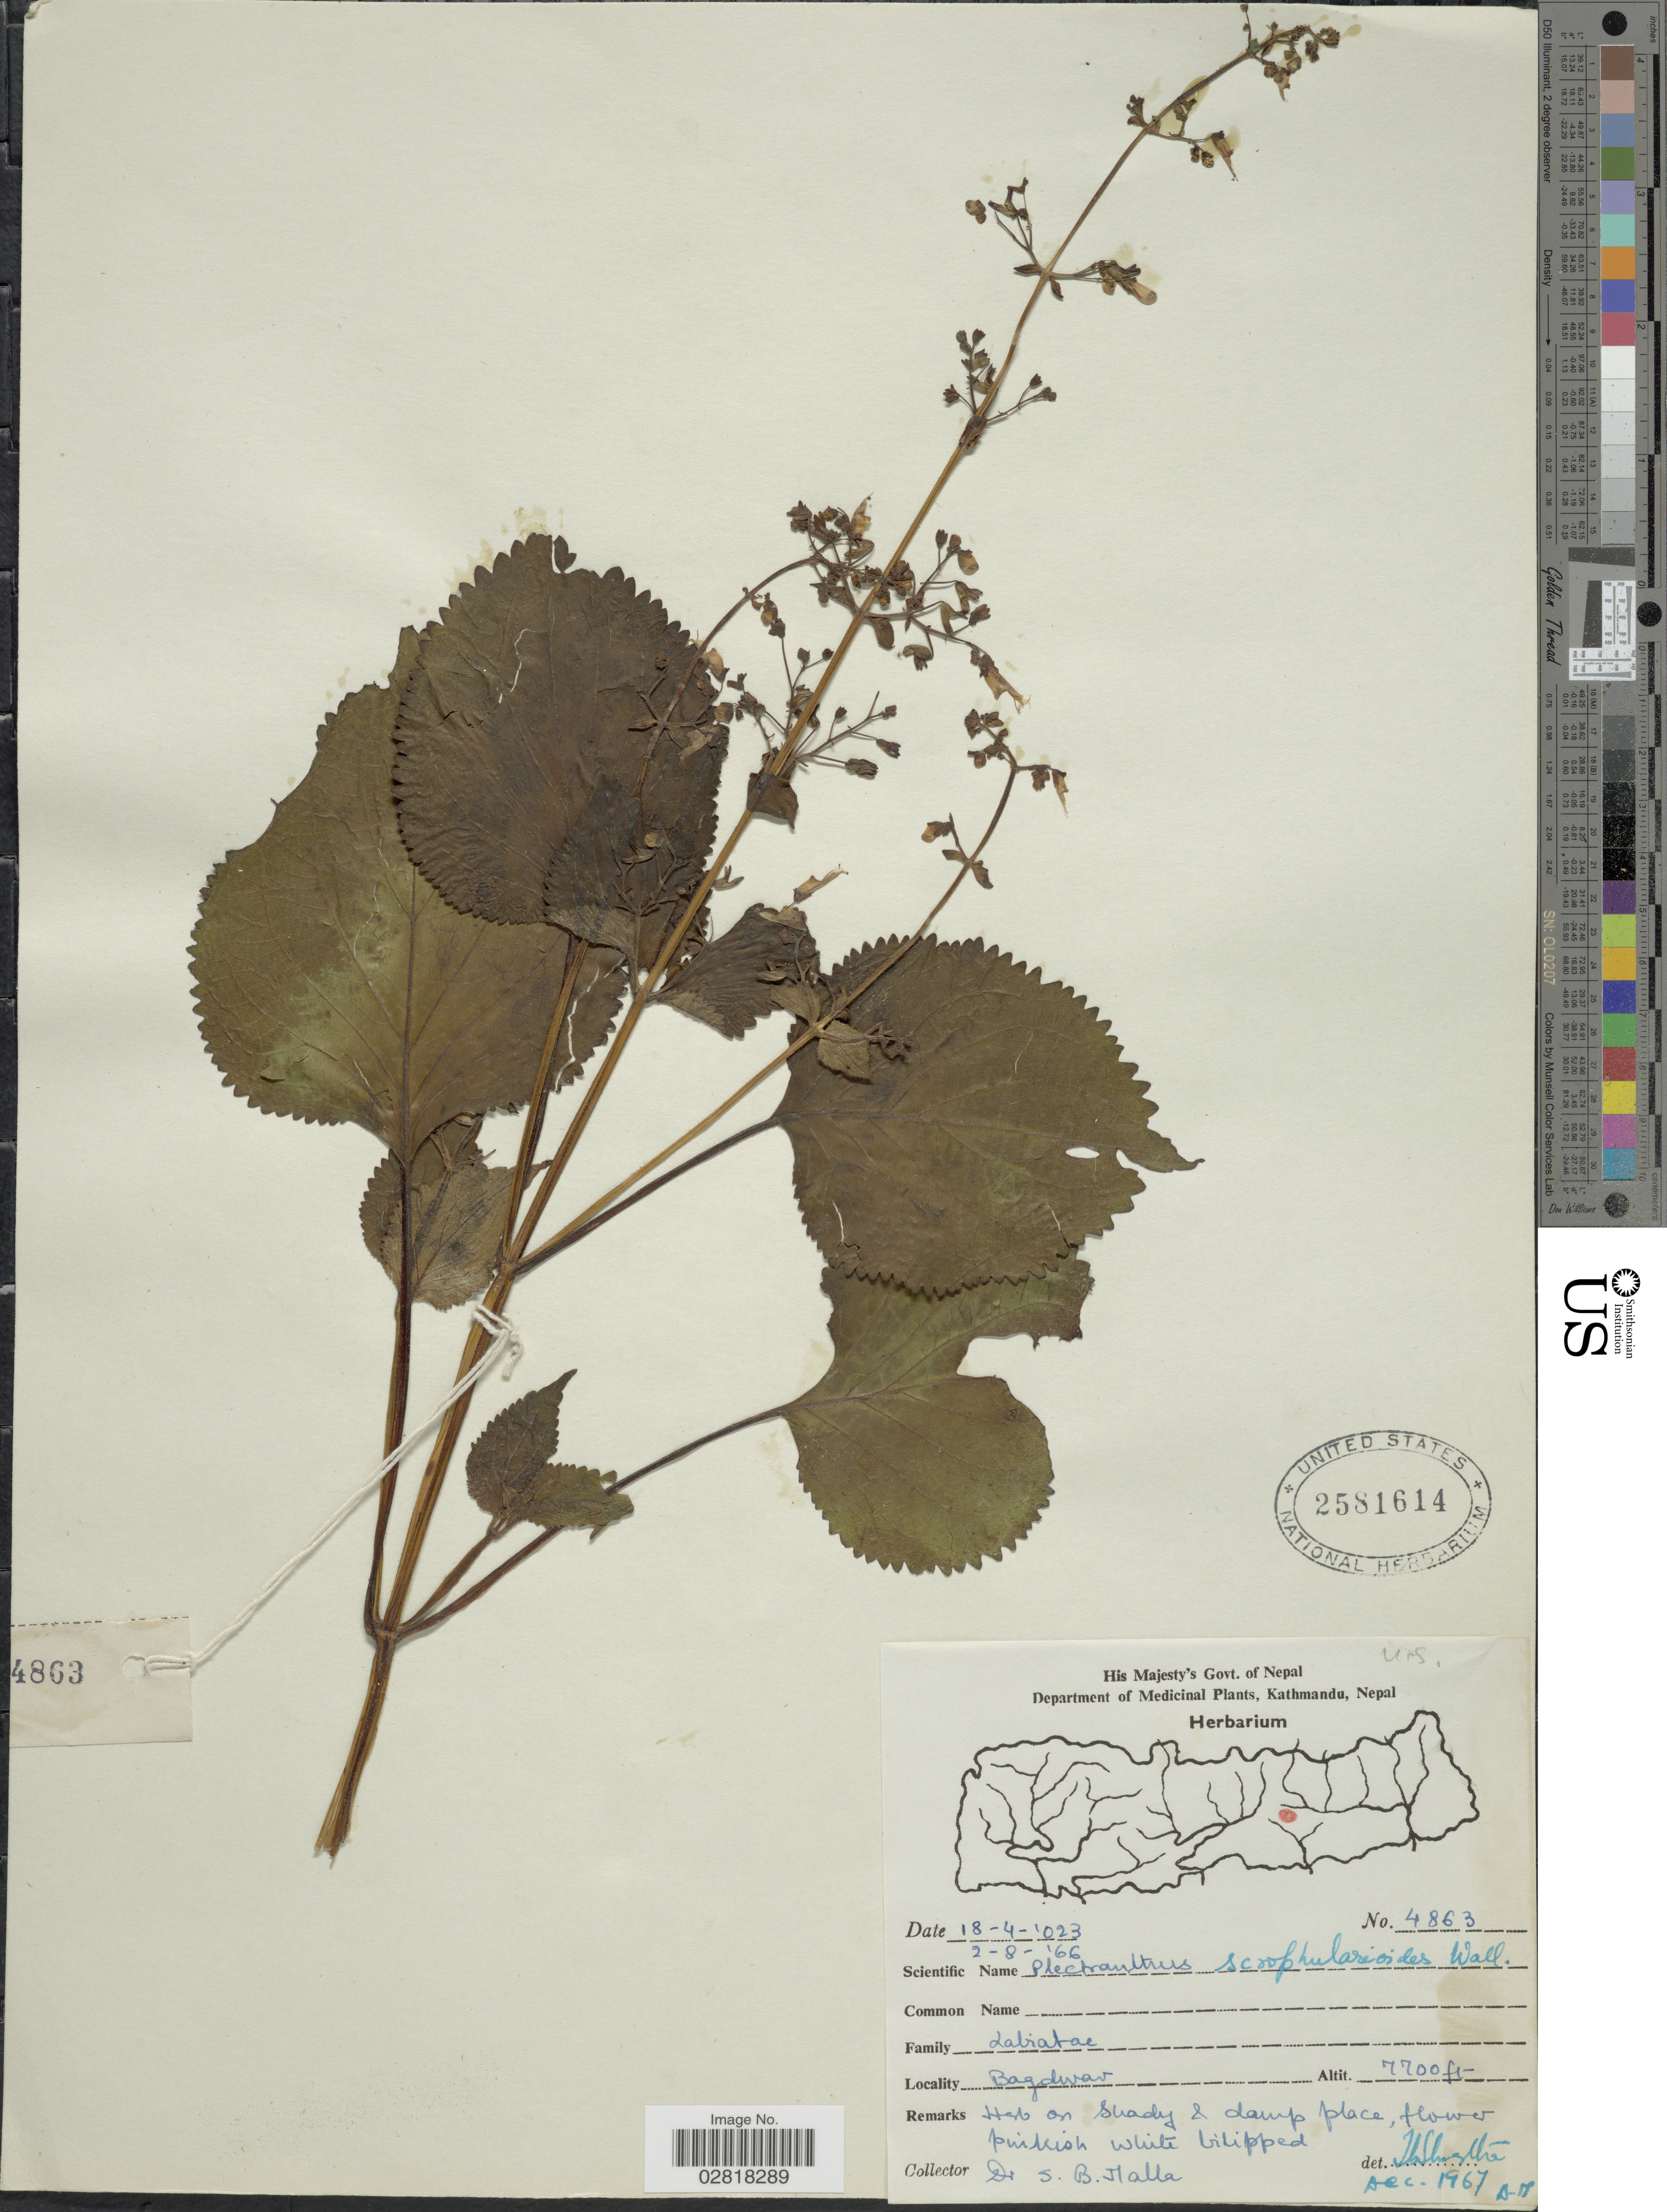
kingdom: Plantae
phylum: Tracheophyta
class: Magnoliopsida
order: Lamiales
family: Lamiaceae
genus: Plectranthus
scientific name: Plectranthus scrophularioides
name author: Wall. ex Benth.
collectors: S. Malla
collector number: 4863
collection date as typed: Transcribed d/m/y: 2/8/66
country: Nepal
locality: Bagdwar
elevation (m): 2347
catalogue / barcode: US 2581614